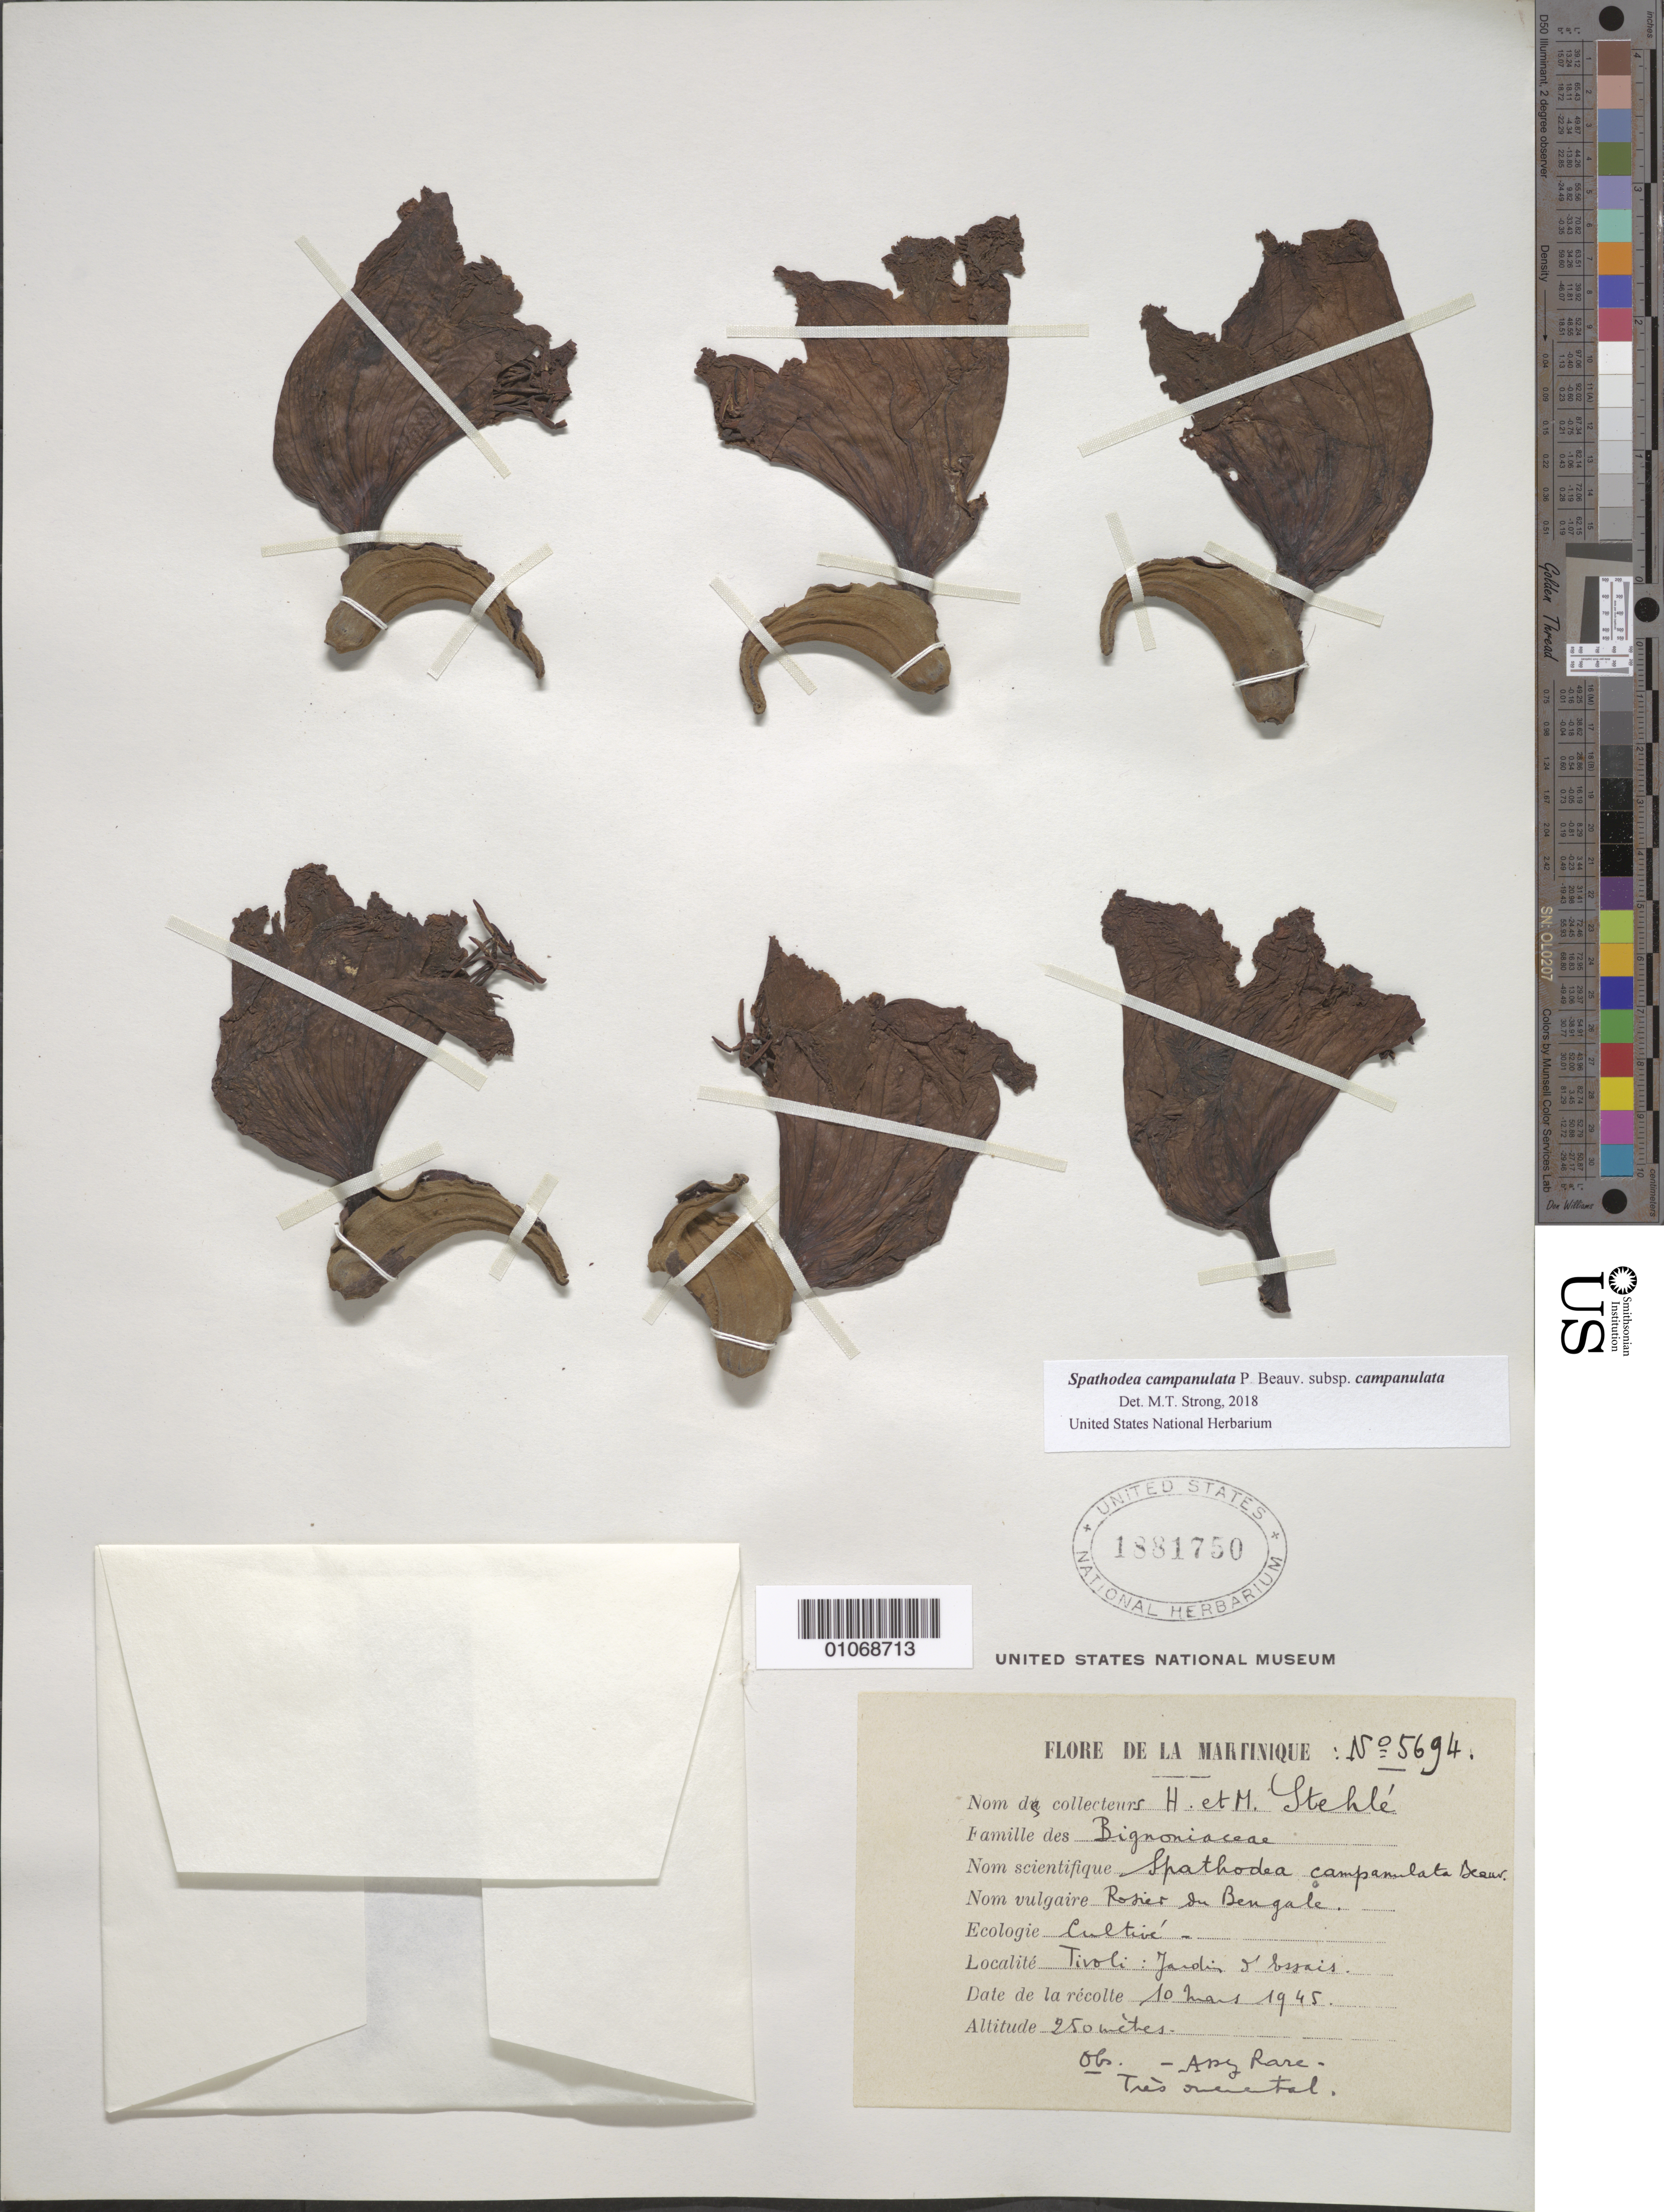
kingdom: Plantae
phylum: Tracheophyta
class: Magnoliopsida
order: Lamiales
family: Bignoniaceae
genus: Spathodea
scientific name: Spathodea campanulata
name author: P. Beauv.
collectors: H. Stehlé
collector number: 5694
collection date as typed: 10 Mar 1945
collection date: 1945-03-10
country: Grenada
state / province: Saint Andrew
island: Grenada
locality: Tivoli: gardens.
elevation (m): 250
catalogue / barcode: US 1881750